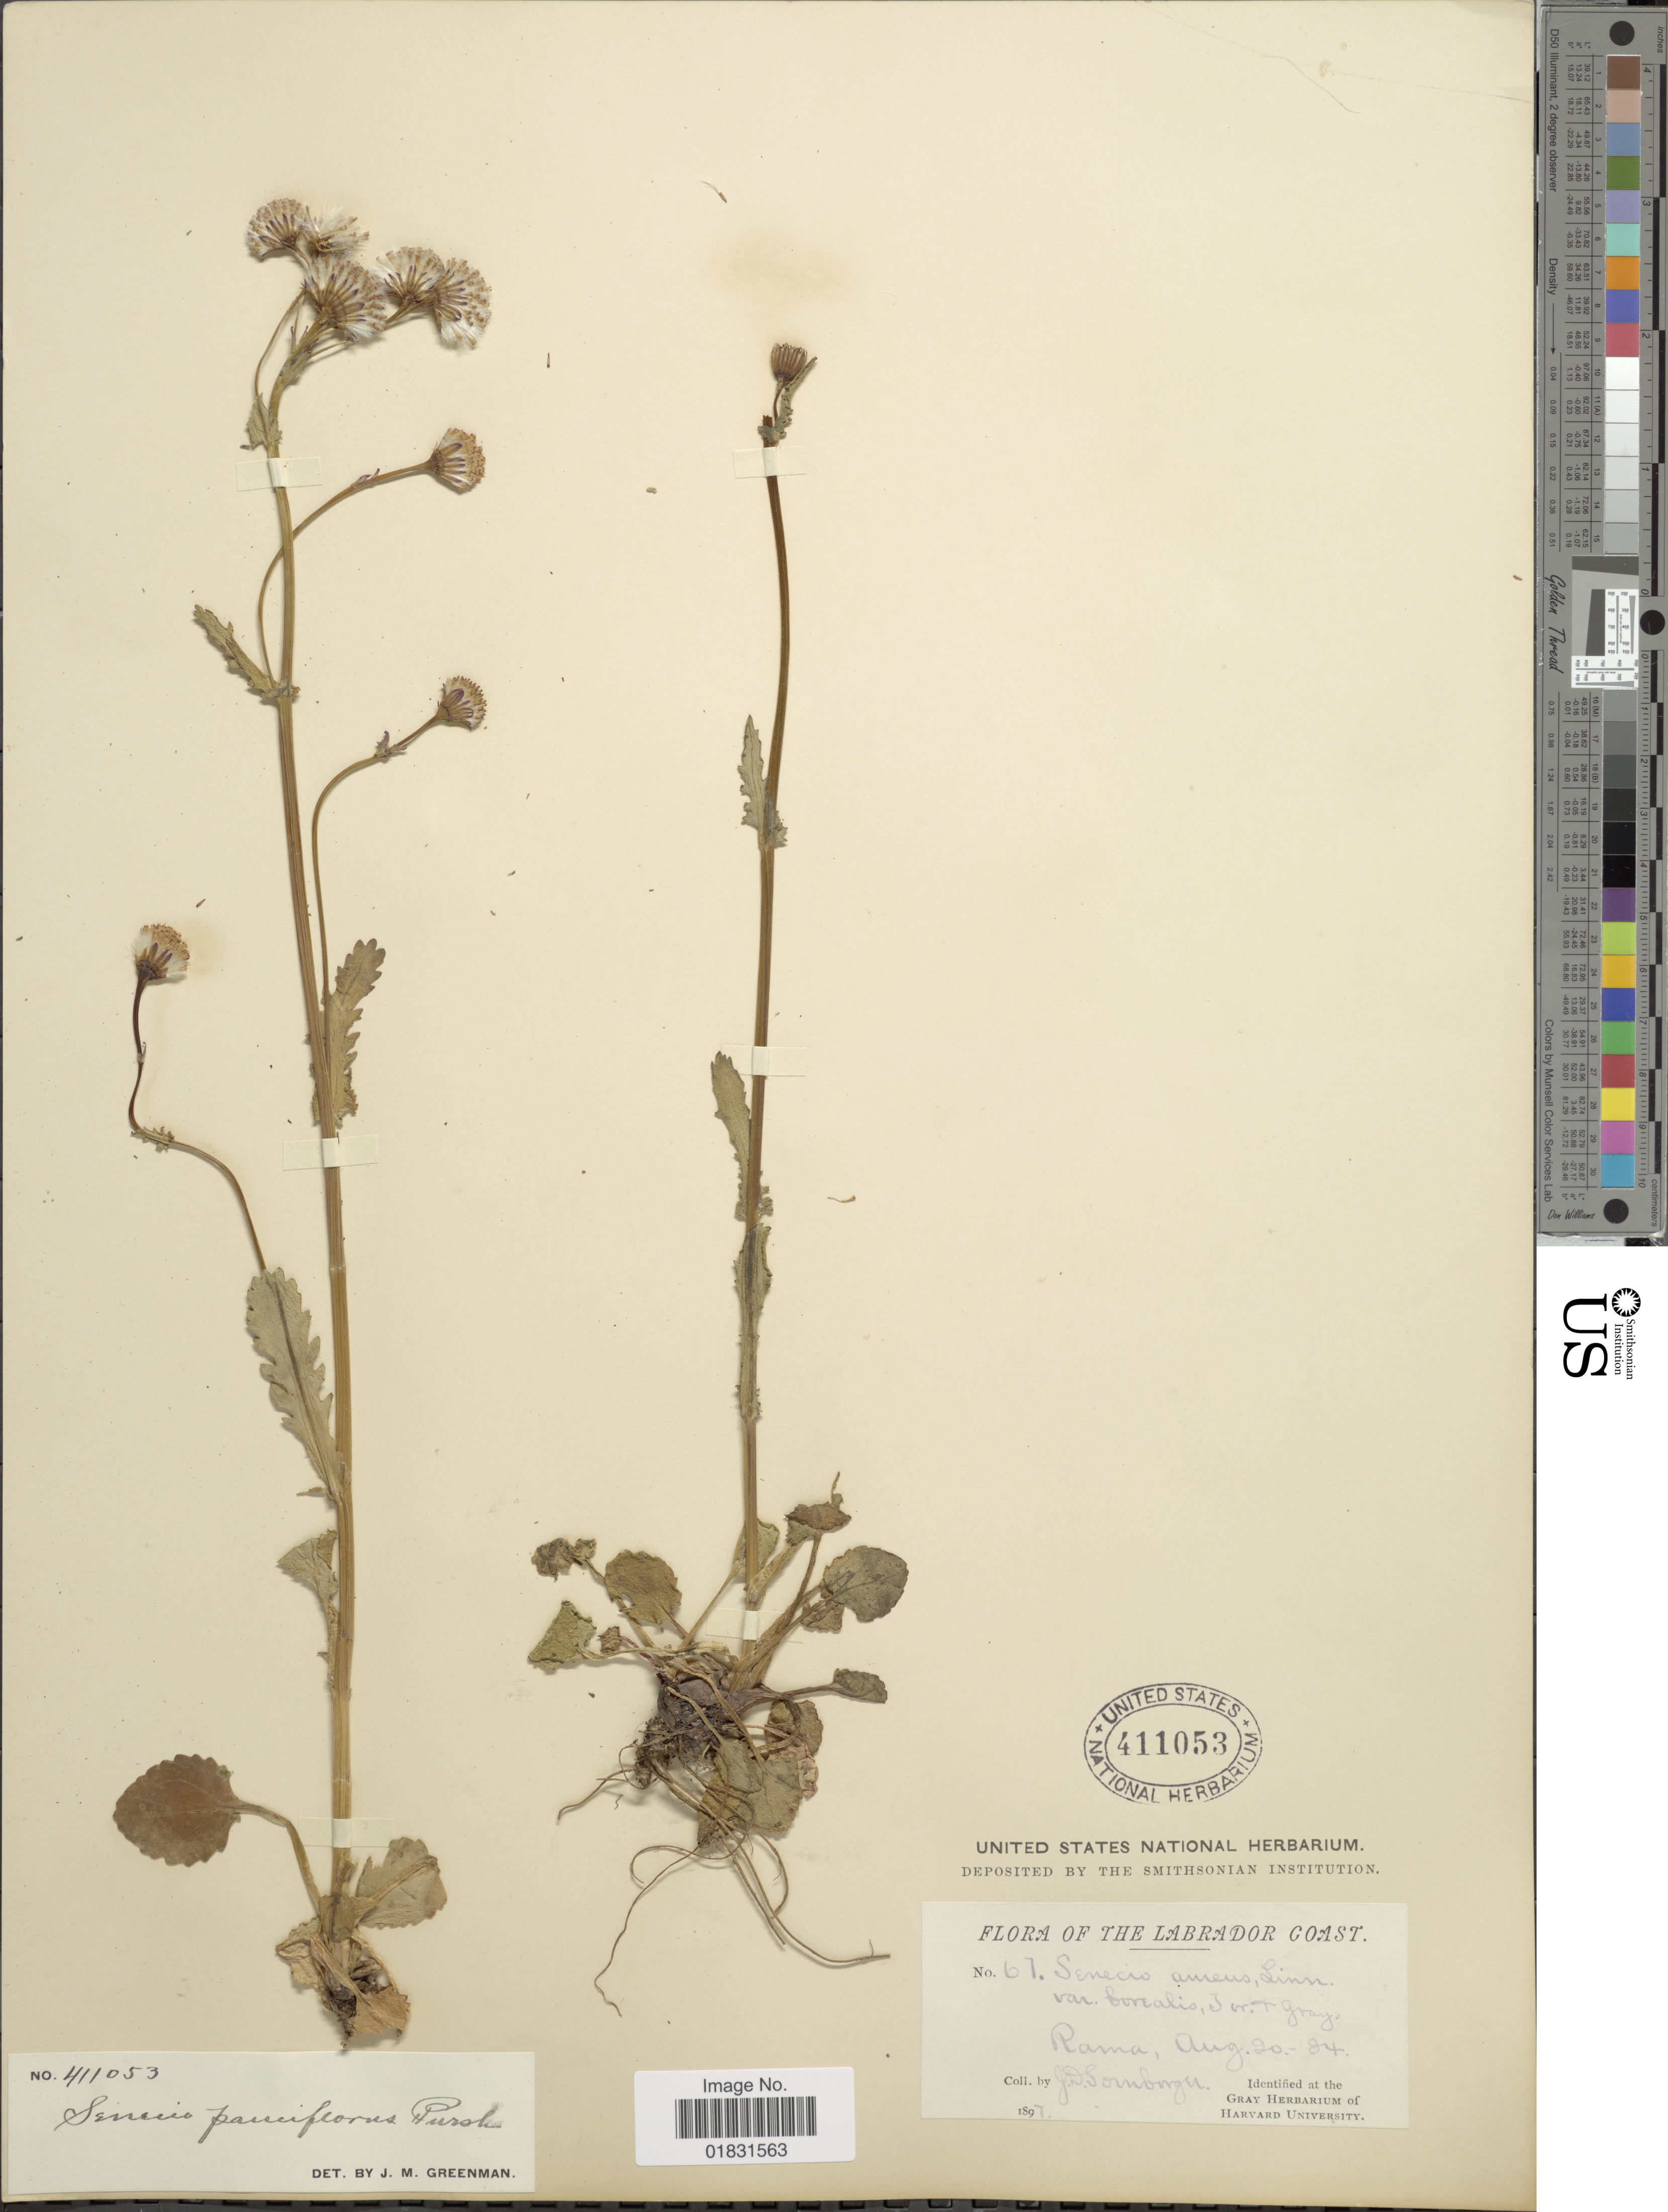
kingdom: Plantae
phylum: Tracheophyta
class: Magnoliopsida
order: Asterales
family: Asteraceae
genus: Packera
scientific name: Packera pauciflora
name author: (Pursh) W.A. Weber & Á. Löve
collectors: J. Sornborger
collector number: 67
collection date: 1897-08-20/1897-08-24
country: Canada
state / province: Newfoundland and Labrador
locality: The Labrador Coast, Rama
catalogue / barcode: US 411053